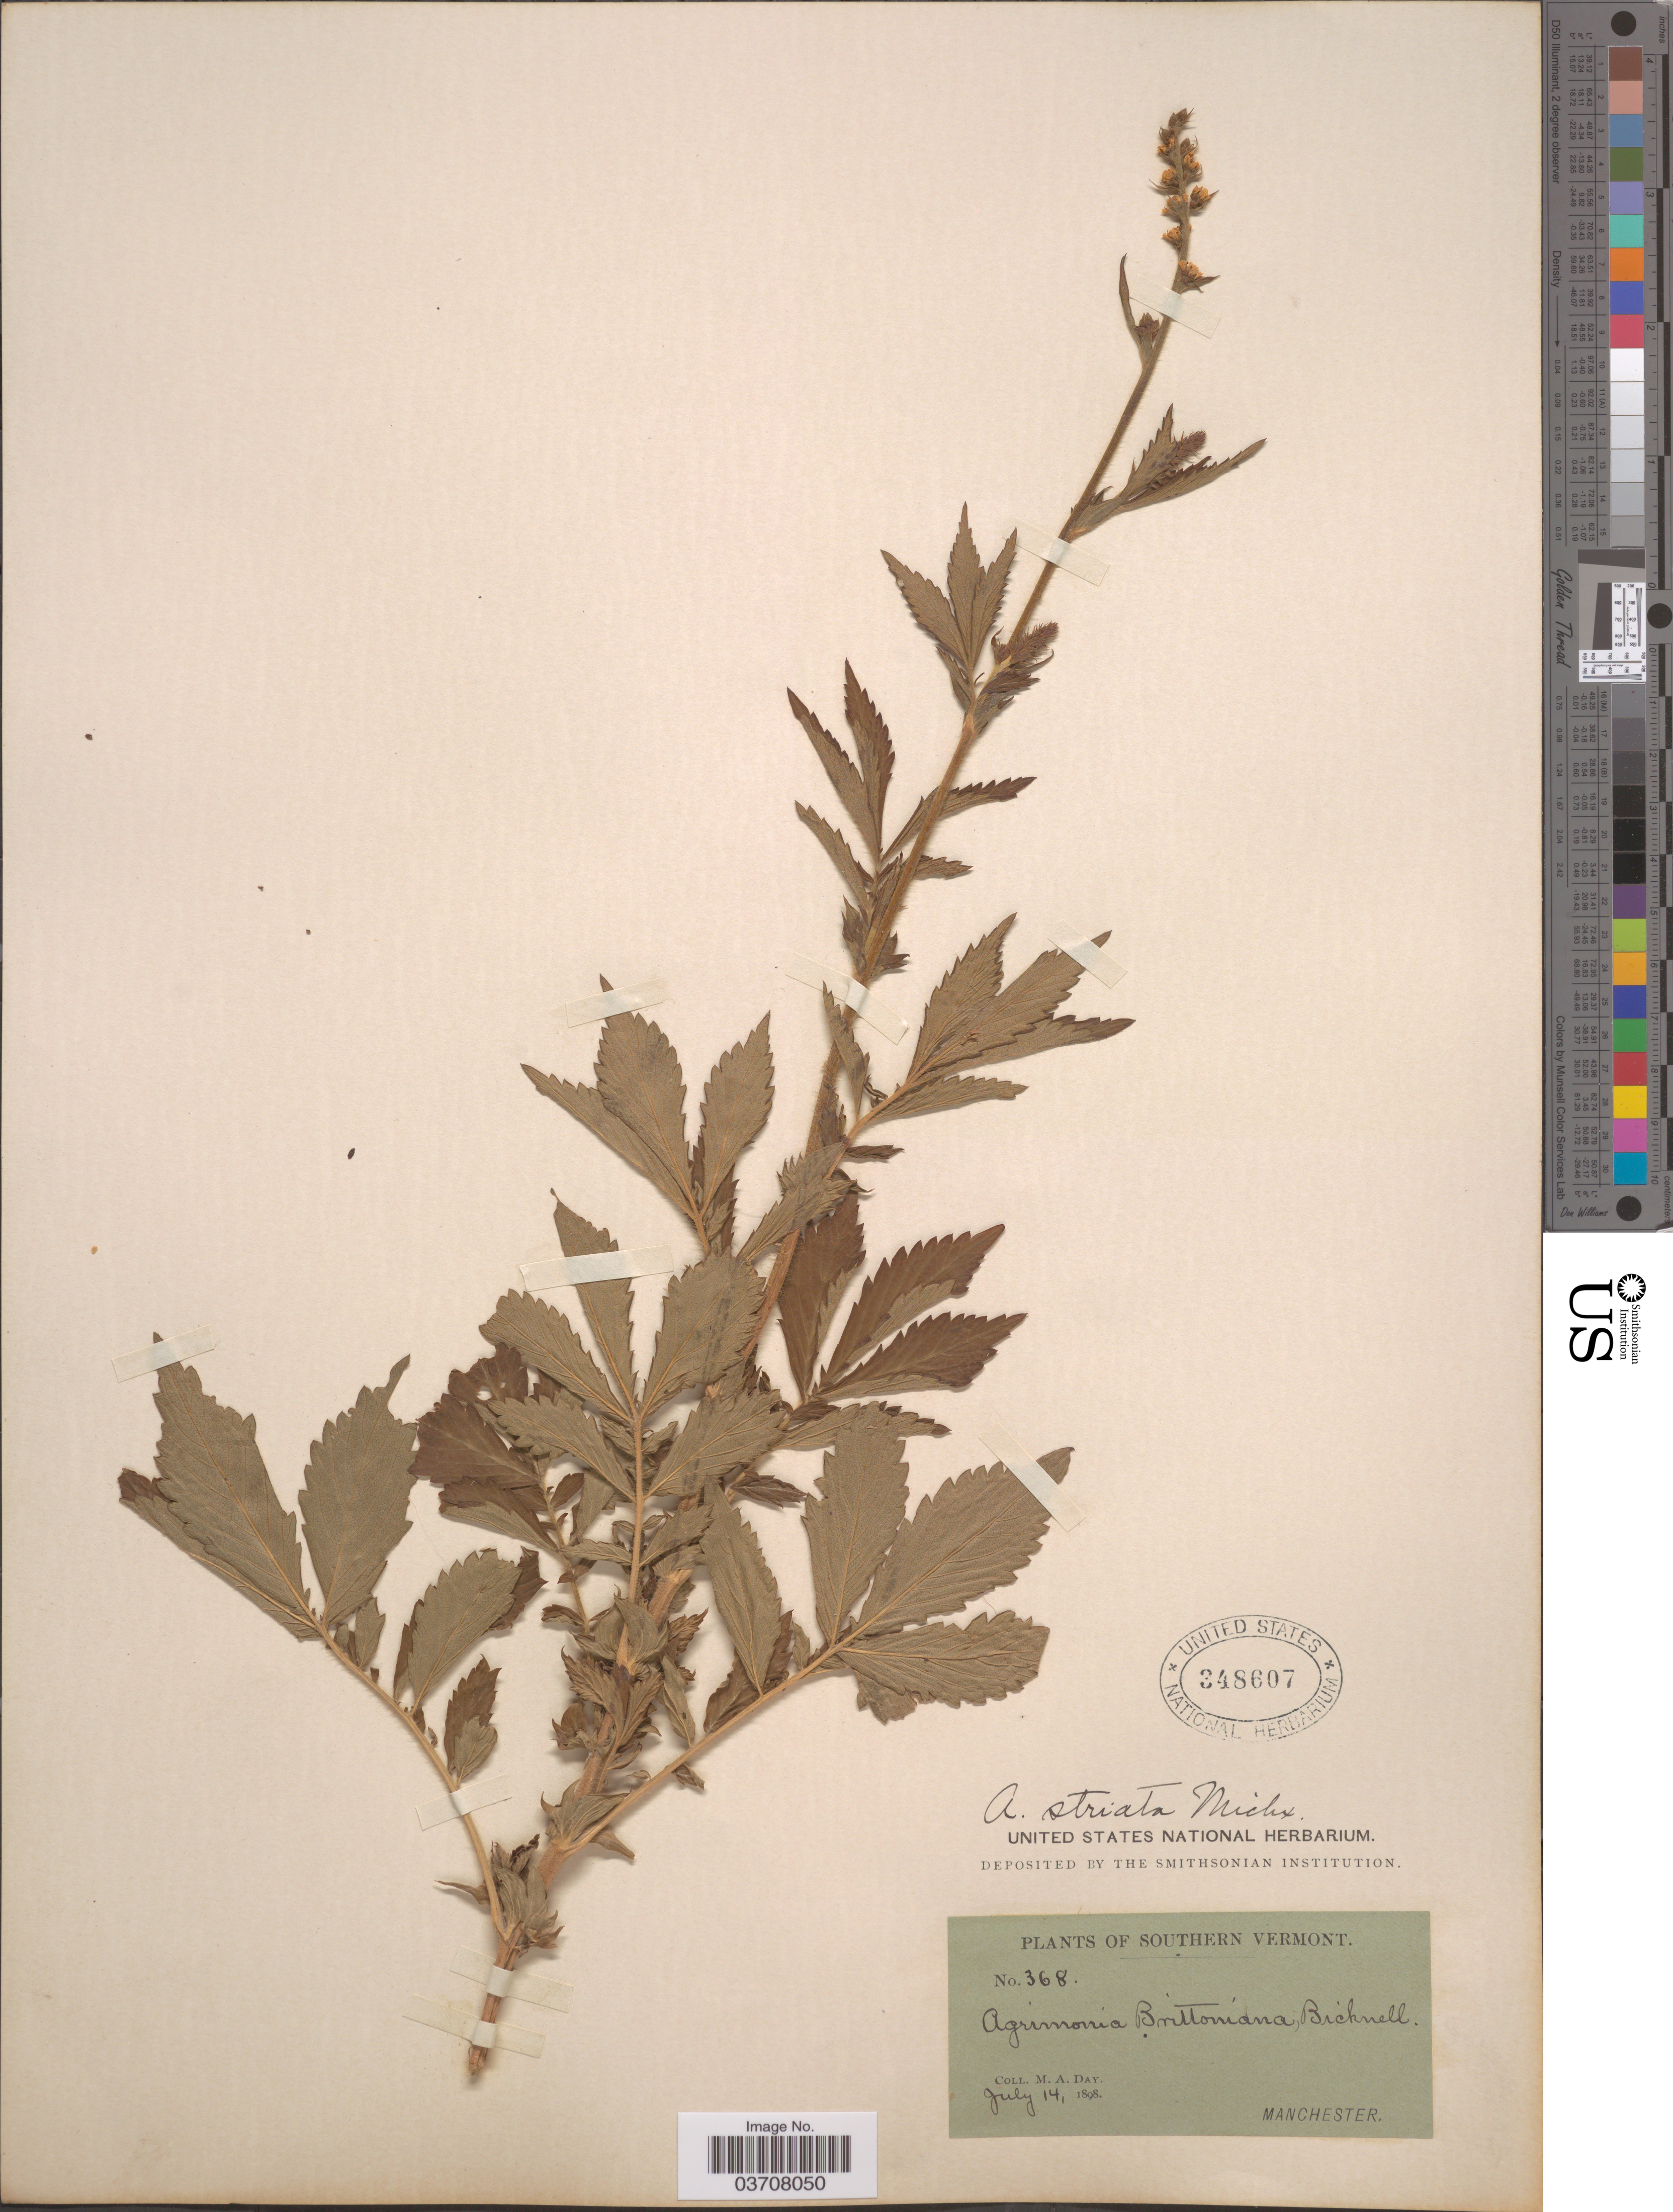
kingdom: Plantae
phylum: Tracheophyta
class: Magnoliopsida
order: Rosales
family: Rosaceae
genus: Agrimonia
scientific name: Agrimonia striata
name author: Michx.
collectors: M. Day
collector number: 368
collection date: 1898-07-14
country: United States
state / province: Vermont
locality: Southern Vermont. Manchester.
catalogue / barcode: US 348607